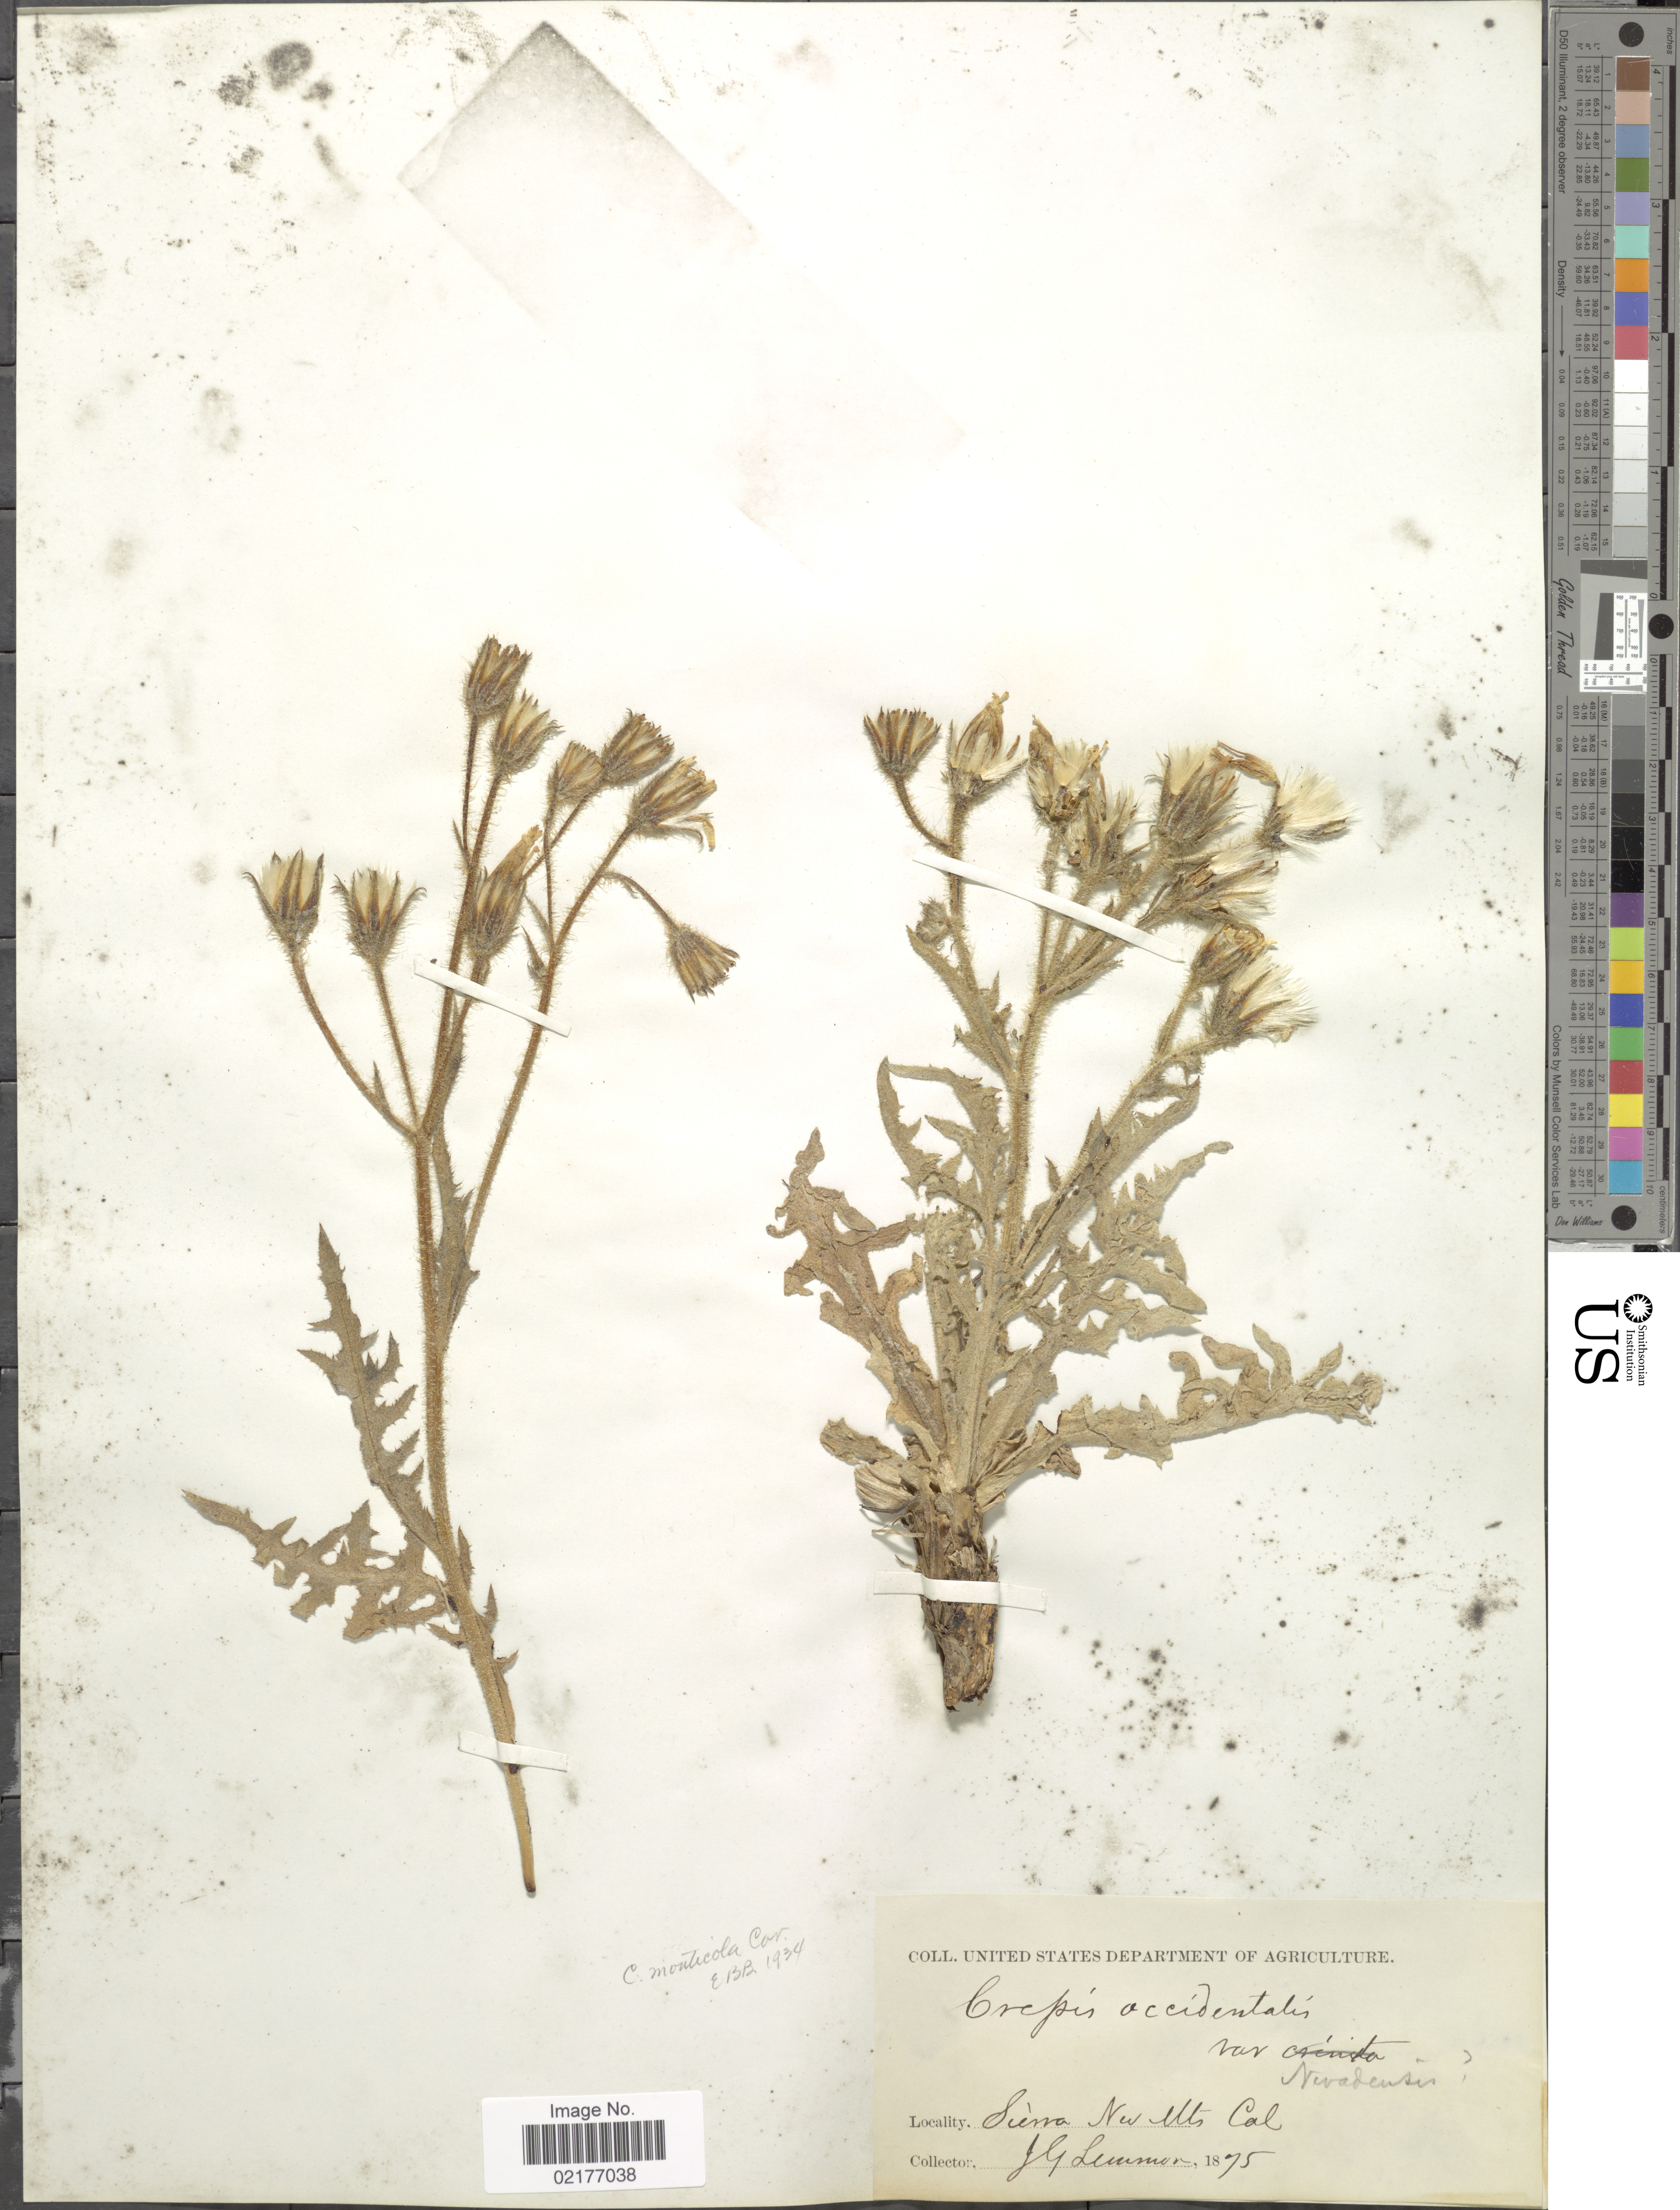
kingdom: Plantae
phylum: Tracheophyta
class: Magnoliopsida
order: Asterales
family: Asteraceae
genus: Crepis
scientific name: Crepis monticola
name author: Coville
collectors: J. Lemmon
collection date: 1875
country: United States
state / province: California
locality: Sierra Nev Mts., Cal.